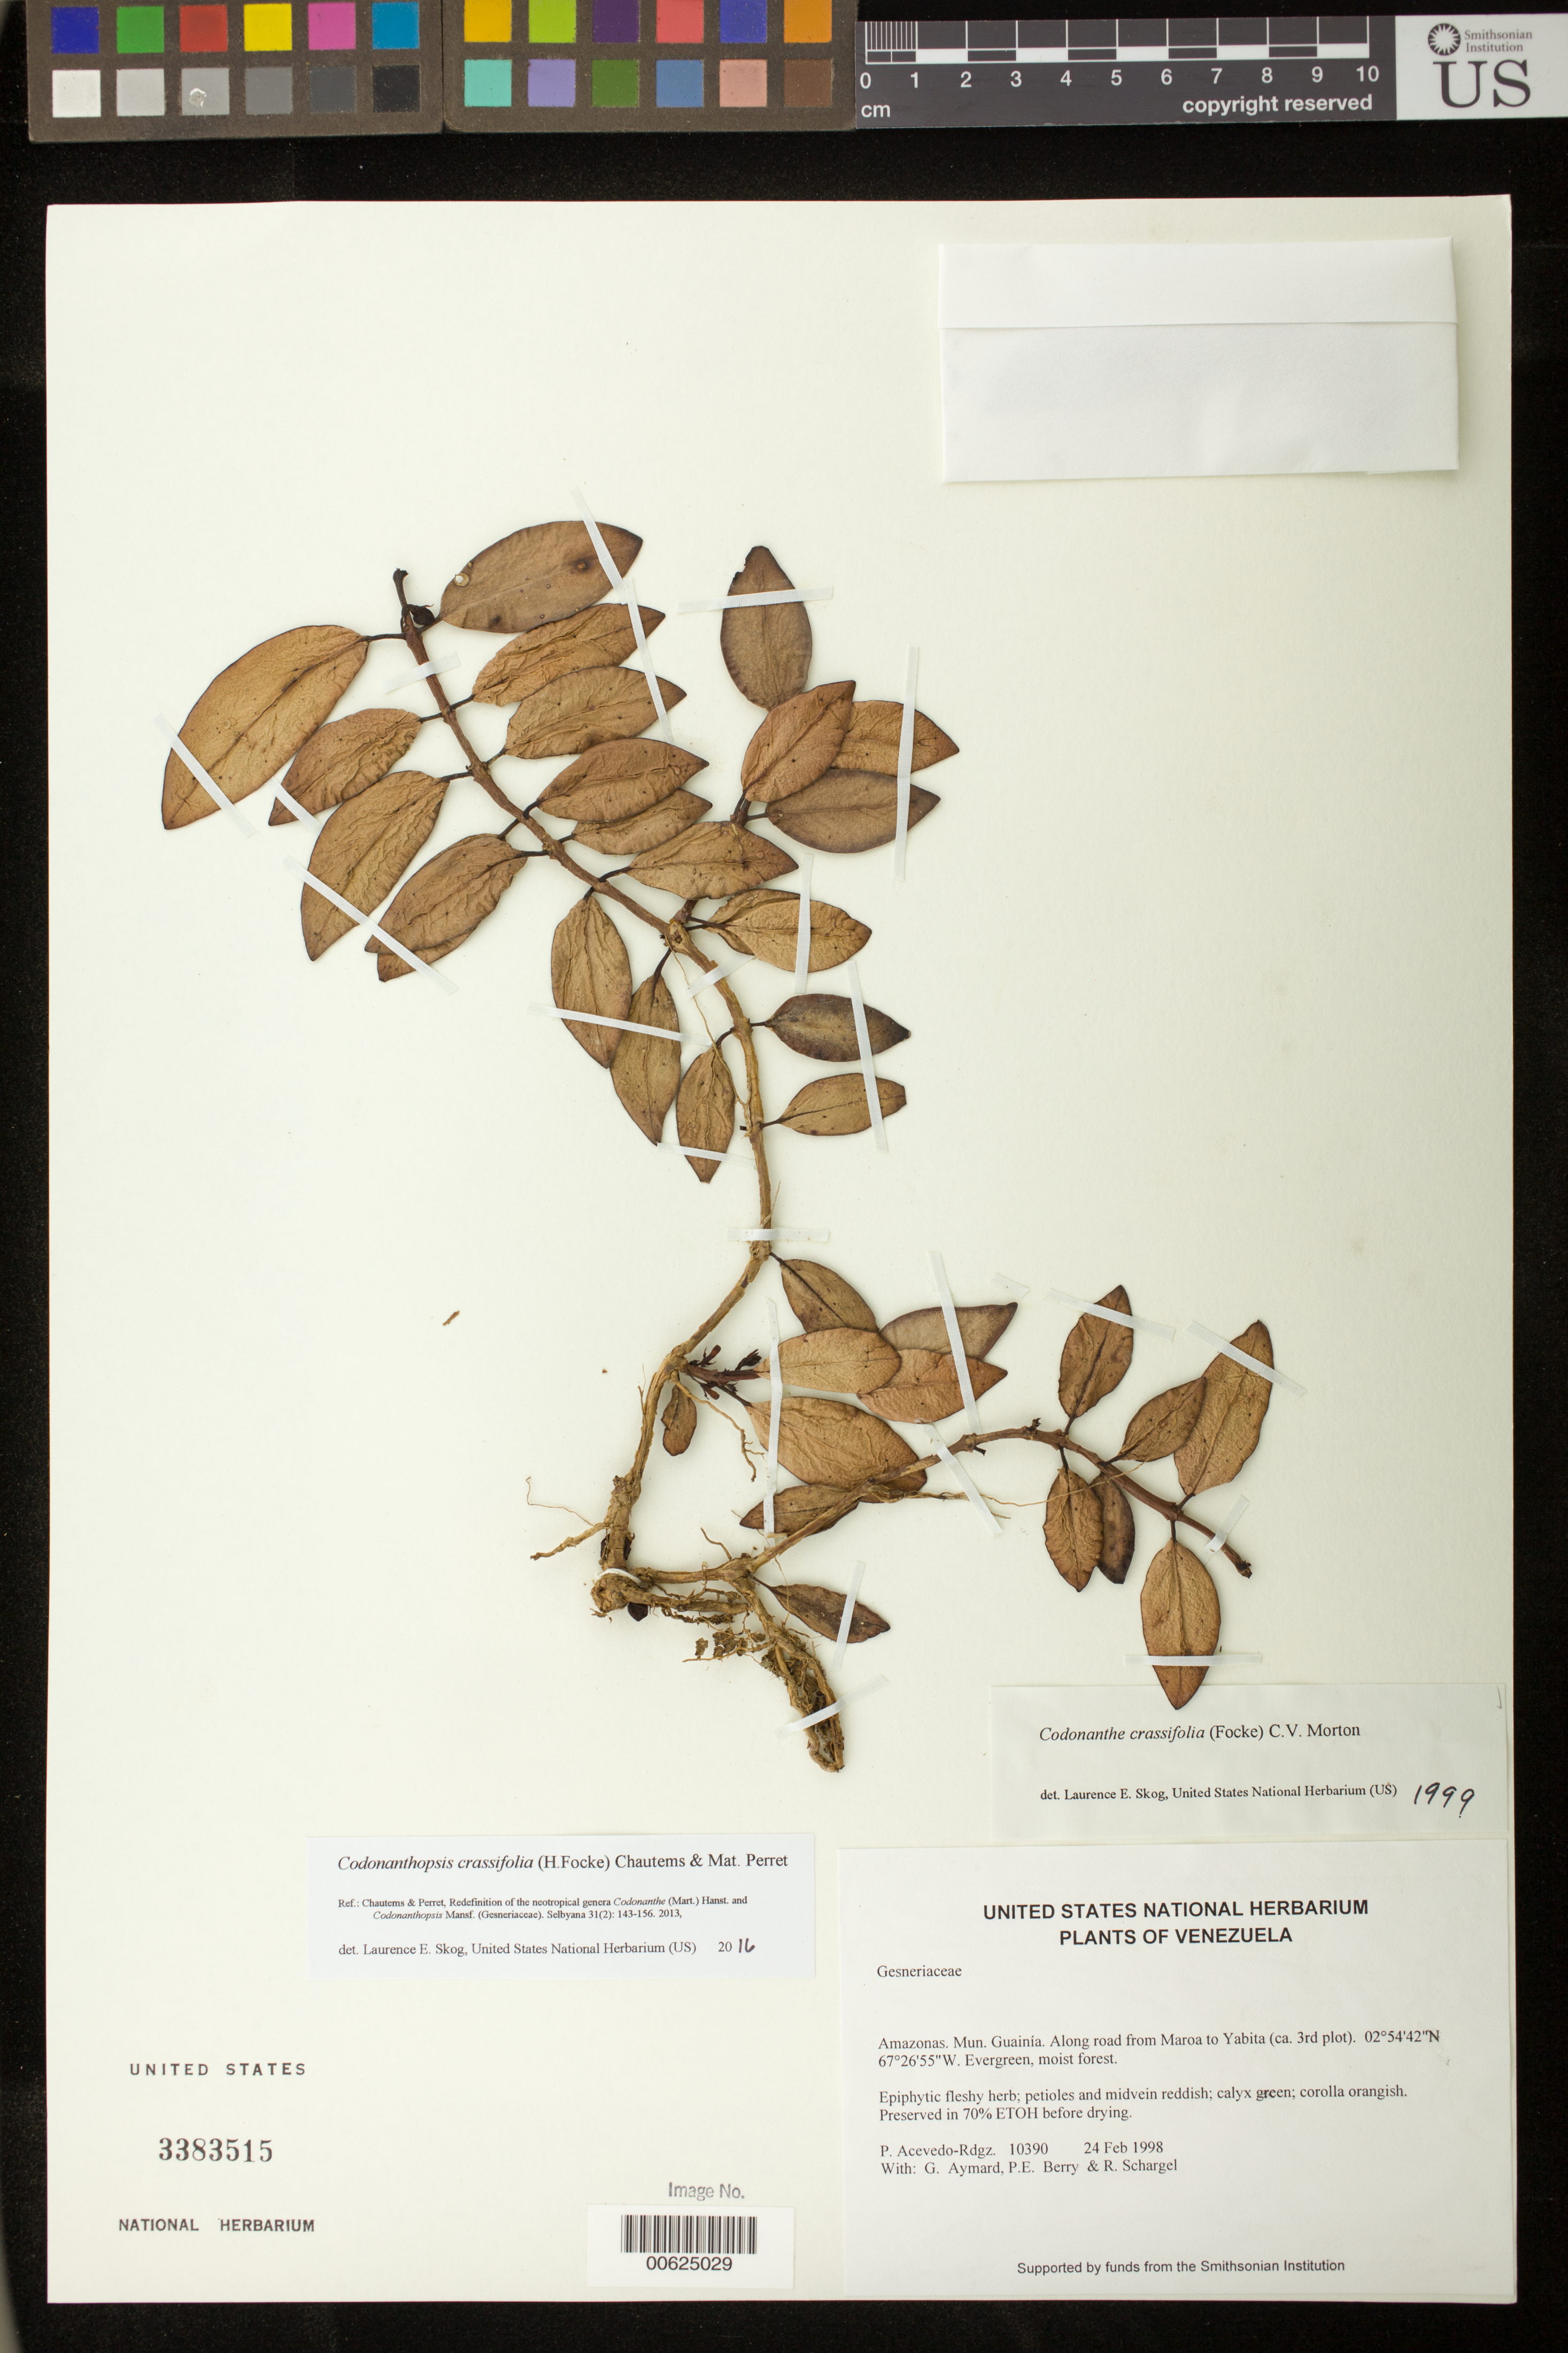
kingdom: Plantae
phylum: Tracheophyta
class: Magnoliopsida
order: Lamiales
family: Gesneriaceae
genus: Codonanthopsis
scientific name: Codonanthopsis crassifolia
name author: (H. Focke) Chautems & Mat.Perret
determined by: Skog, Laurence E.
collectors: P. Acevedo-Rodr., G. A. Aymard, P. E. Berry & R. Schargel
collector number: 10390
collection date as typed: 24 Feb 1998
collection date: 1998-02-24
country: Venezuela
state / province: Amazonas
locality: Mun. Guainía; along road from Maroa to Yabita (ca. 3rd plot)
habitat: Evergreen, moist forest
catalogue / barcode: US 3383515